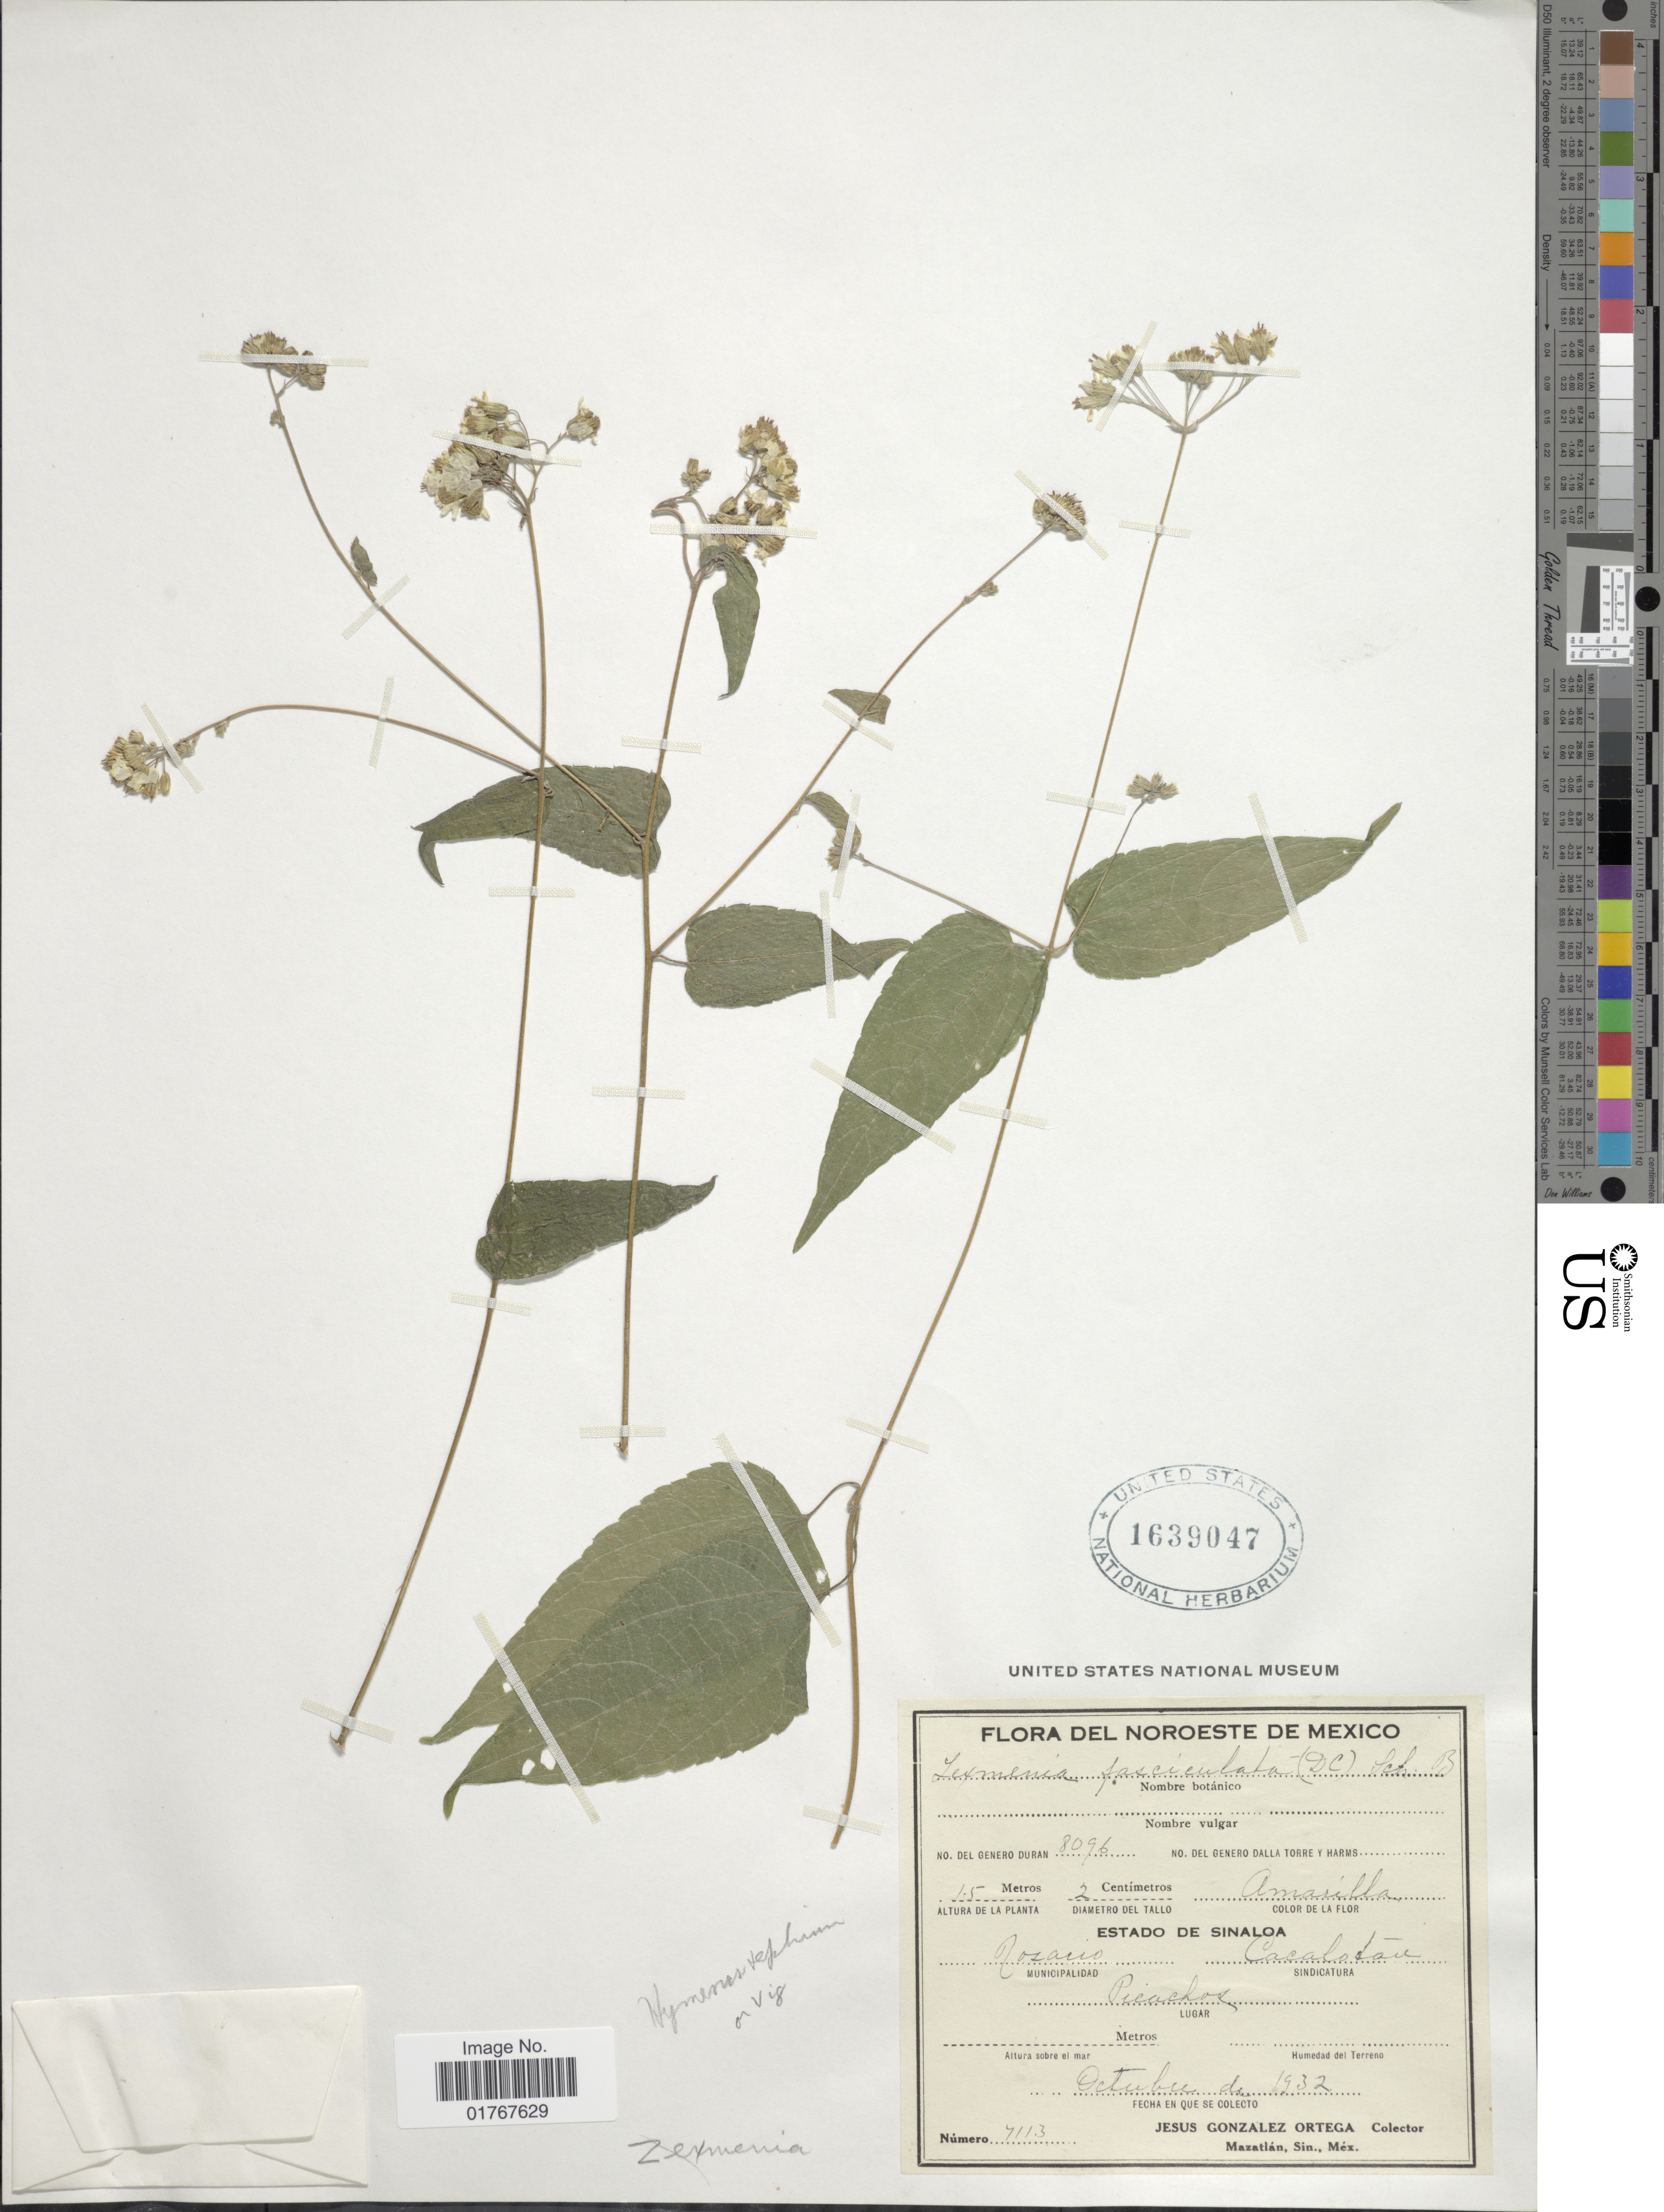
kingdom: Plantae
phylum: Tracheophyta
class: Magnoliopsida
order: Asterales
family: Asteraceae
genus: Viguiera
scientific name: Viguiera cordata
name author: (Hook. & Arn.) D'Arcy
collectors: J. Ortega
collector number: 7113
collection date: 1932-10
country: Mexico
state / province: Sinaloa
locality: Rosario, Cacalotau, Picachos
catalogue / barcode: US 1639047